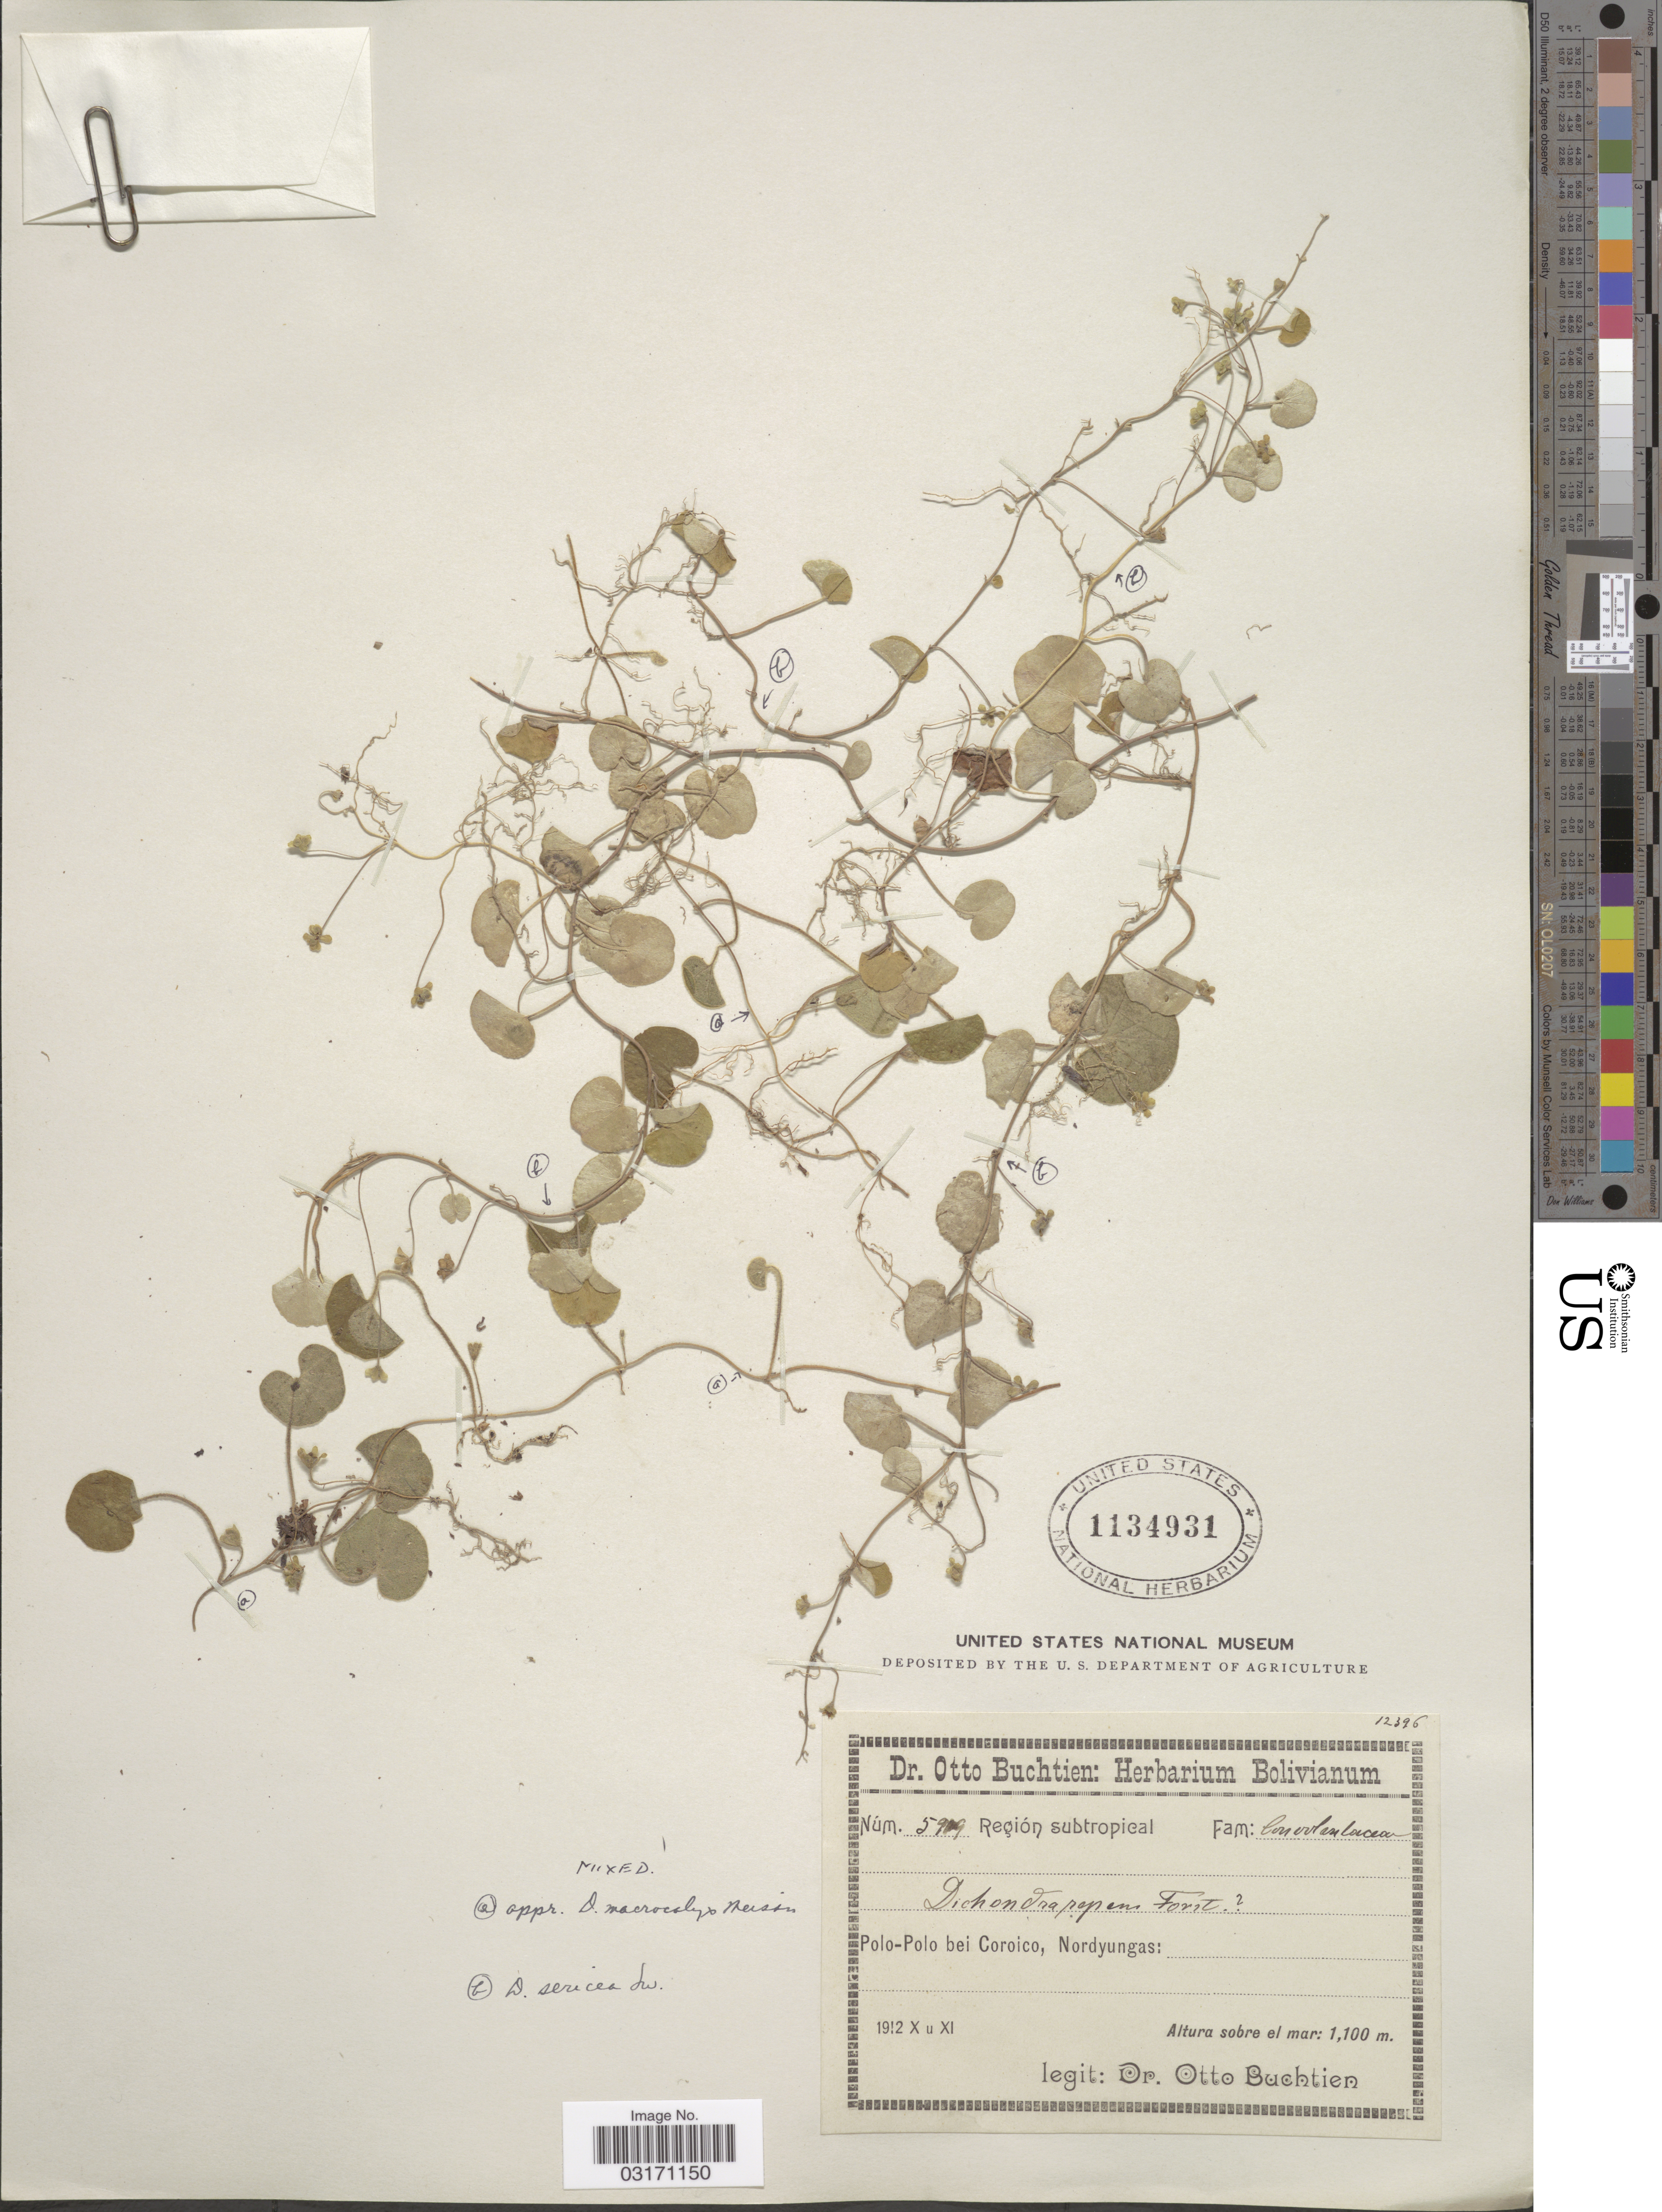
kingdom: Plantae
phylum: Tracheophyta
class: Magnoliopsida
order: Solanales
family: Convolvulaceae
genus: Dichondra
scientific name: Dichondra sericea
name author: Sw.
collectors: O. Buchtien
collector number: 5919*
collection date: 1912-10/1912-11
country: Bolivia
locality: Polo-Polo bei Coroico, Nordyungas.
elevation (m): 1100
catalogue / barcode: US 1134931